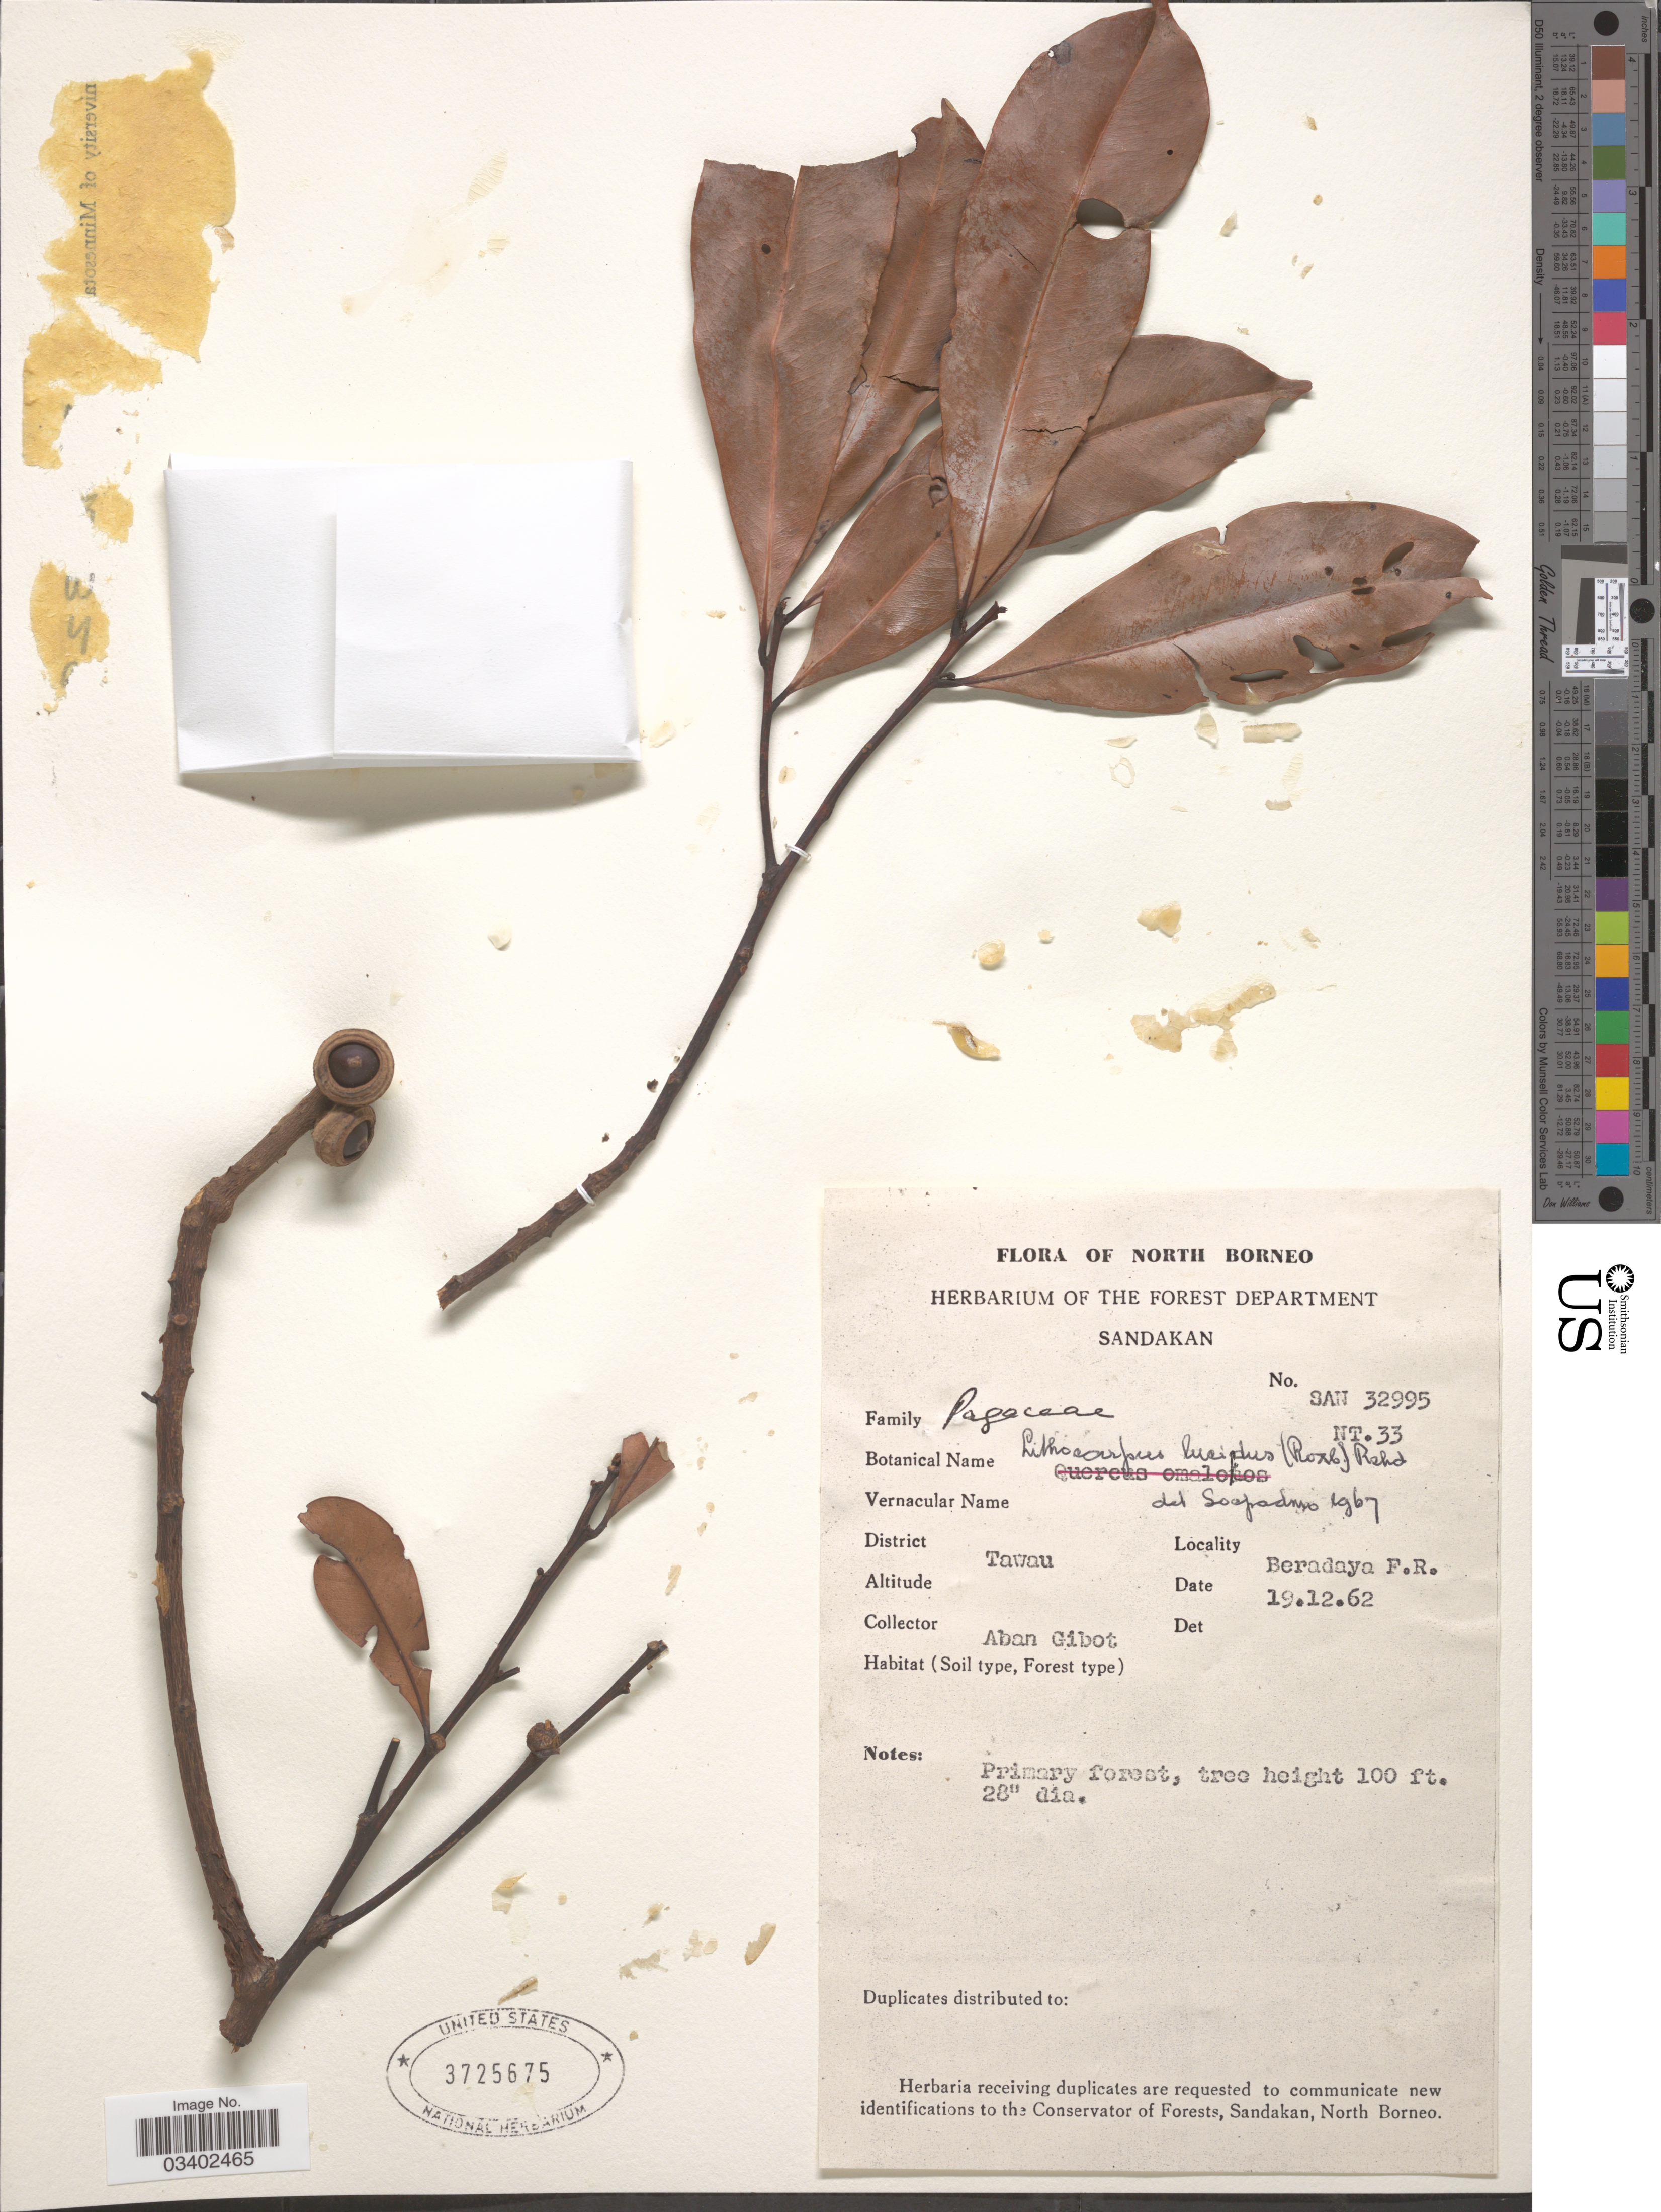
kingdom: Plantae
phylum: Tracheophyta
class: Magnoliopsida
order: Fagales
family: Fagaceae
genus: Lithocarpus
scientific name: Lithocarpus lucidus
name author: (Roxb.) Rehder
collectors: A. Gibot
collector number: SAN32995/NT.33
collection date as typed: Transcribed d/m/y: 19/12/62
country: Malaysia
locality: North Borneo. District Tawau. Beradaya F.R.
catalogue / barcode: US 3725675